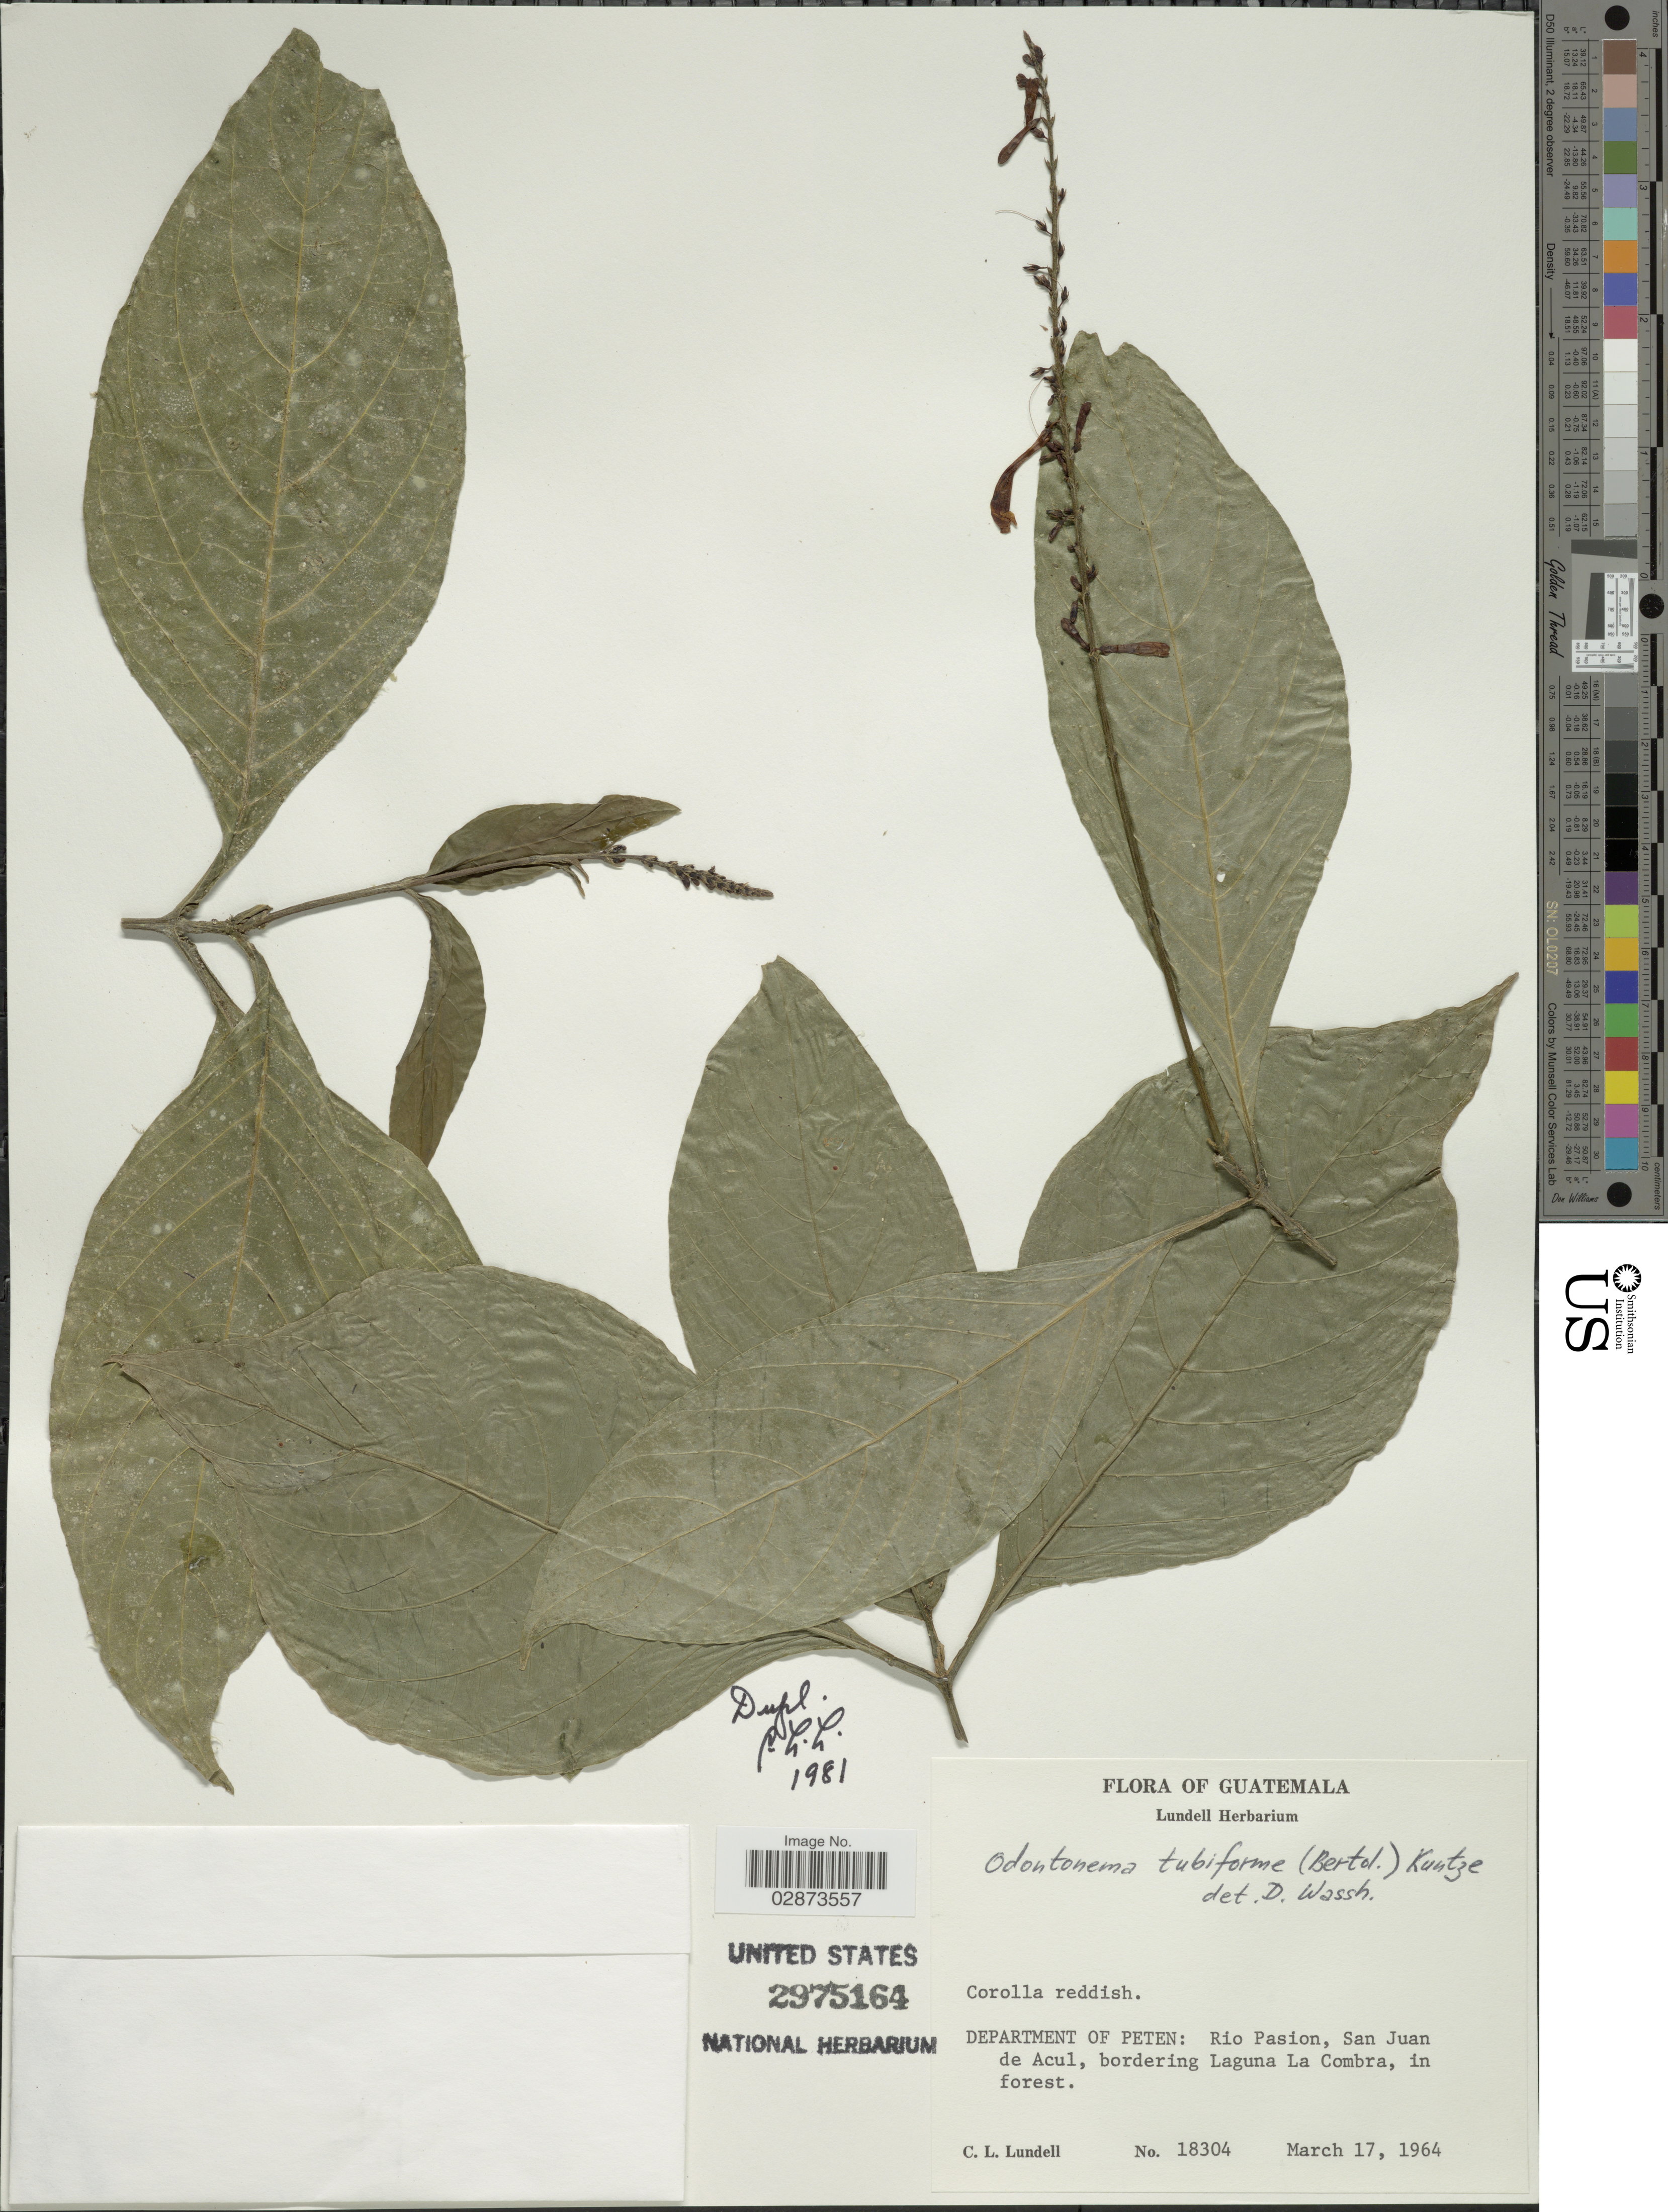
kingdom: Plantae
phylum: Tracheophyta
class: Magnoliopsida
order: Lamiales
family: Acanthaceae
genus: Odontonema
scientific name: Odontonema tubaeforme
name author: (Bertol.) Kuntze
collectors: C. L. Lundell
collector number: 18304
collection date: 1964-03-17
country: Guatemala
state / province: El Petén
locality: Department of Peten: Rio Pasion, San Juan de Acul, bordering Laguna La Combra.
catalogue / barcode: US 2975164